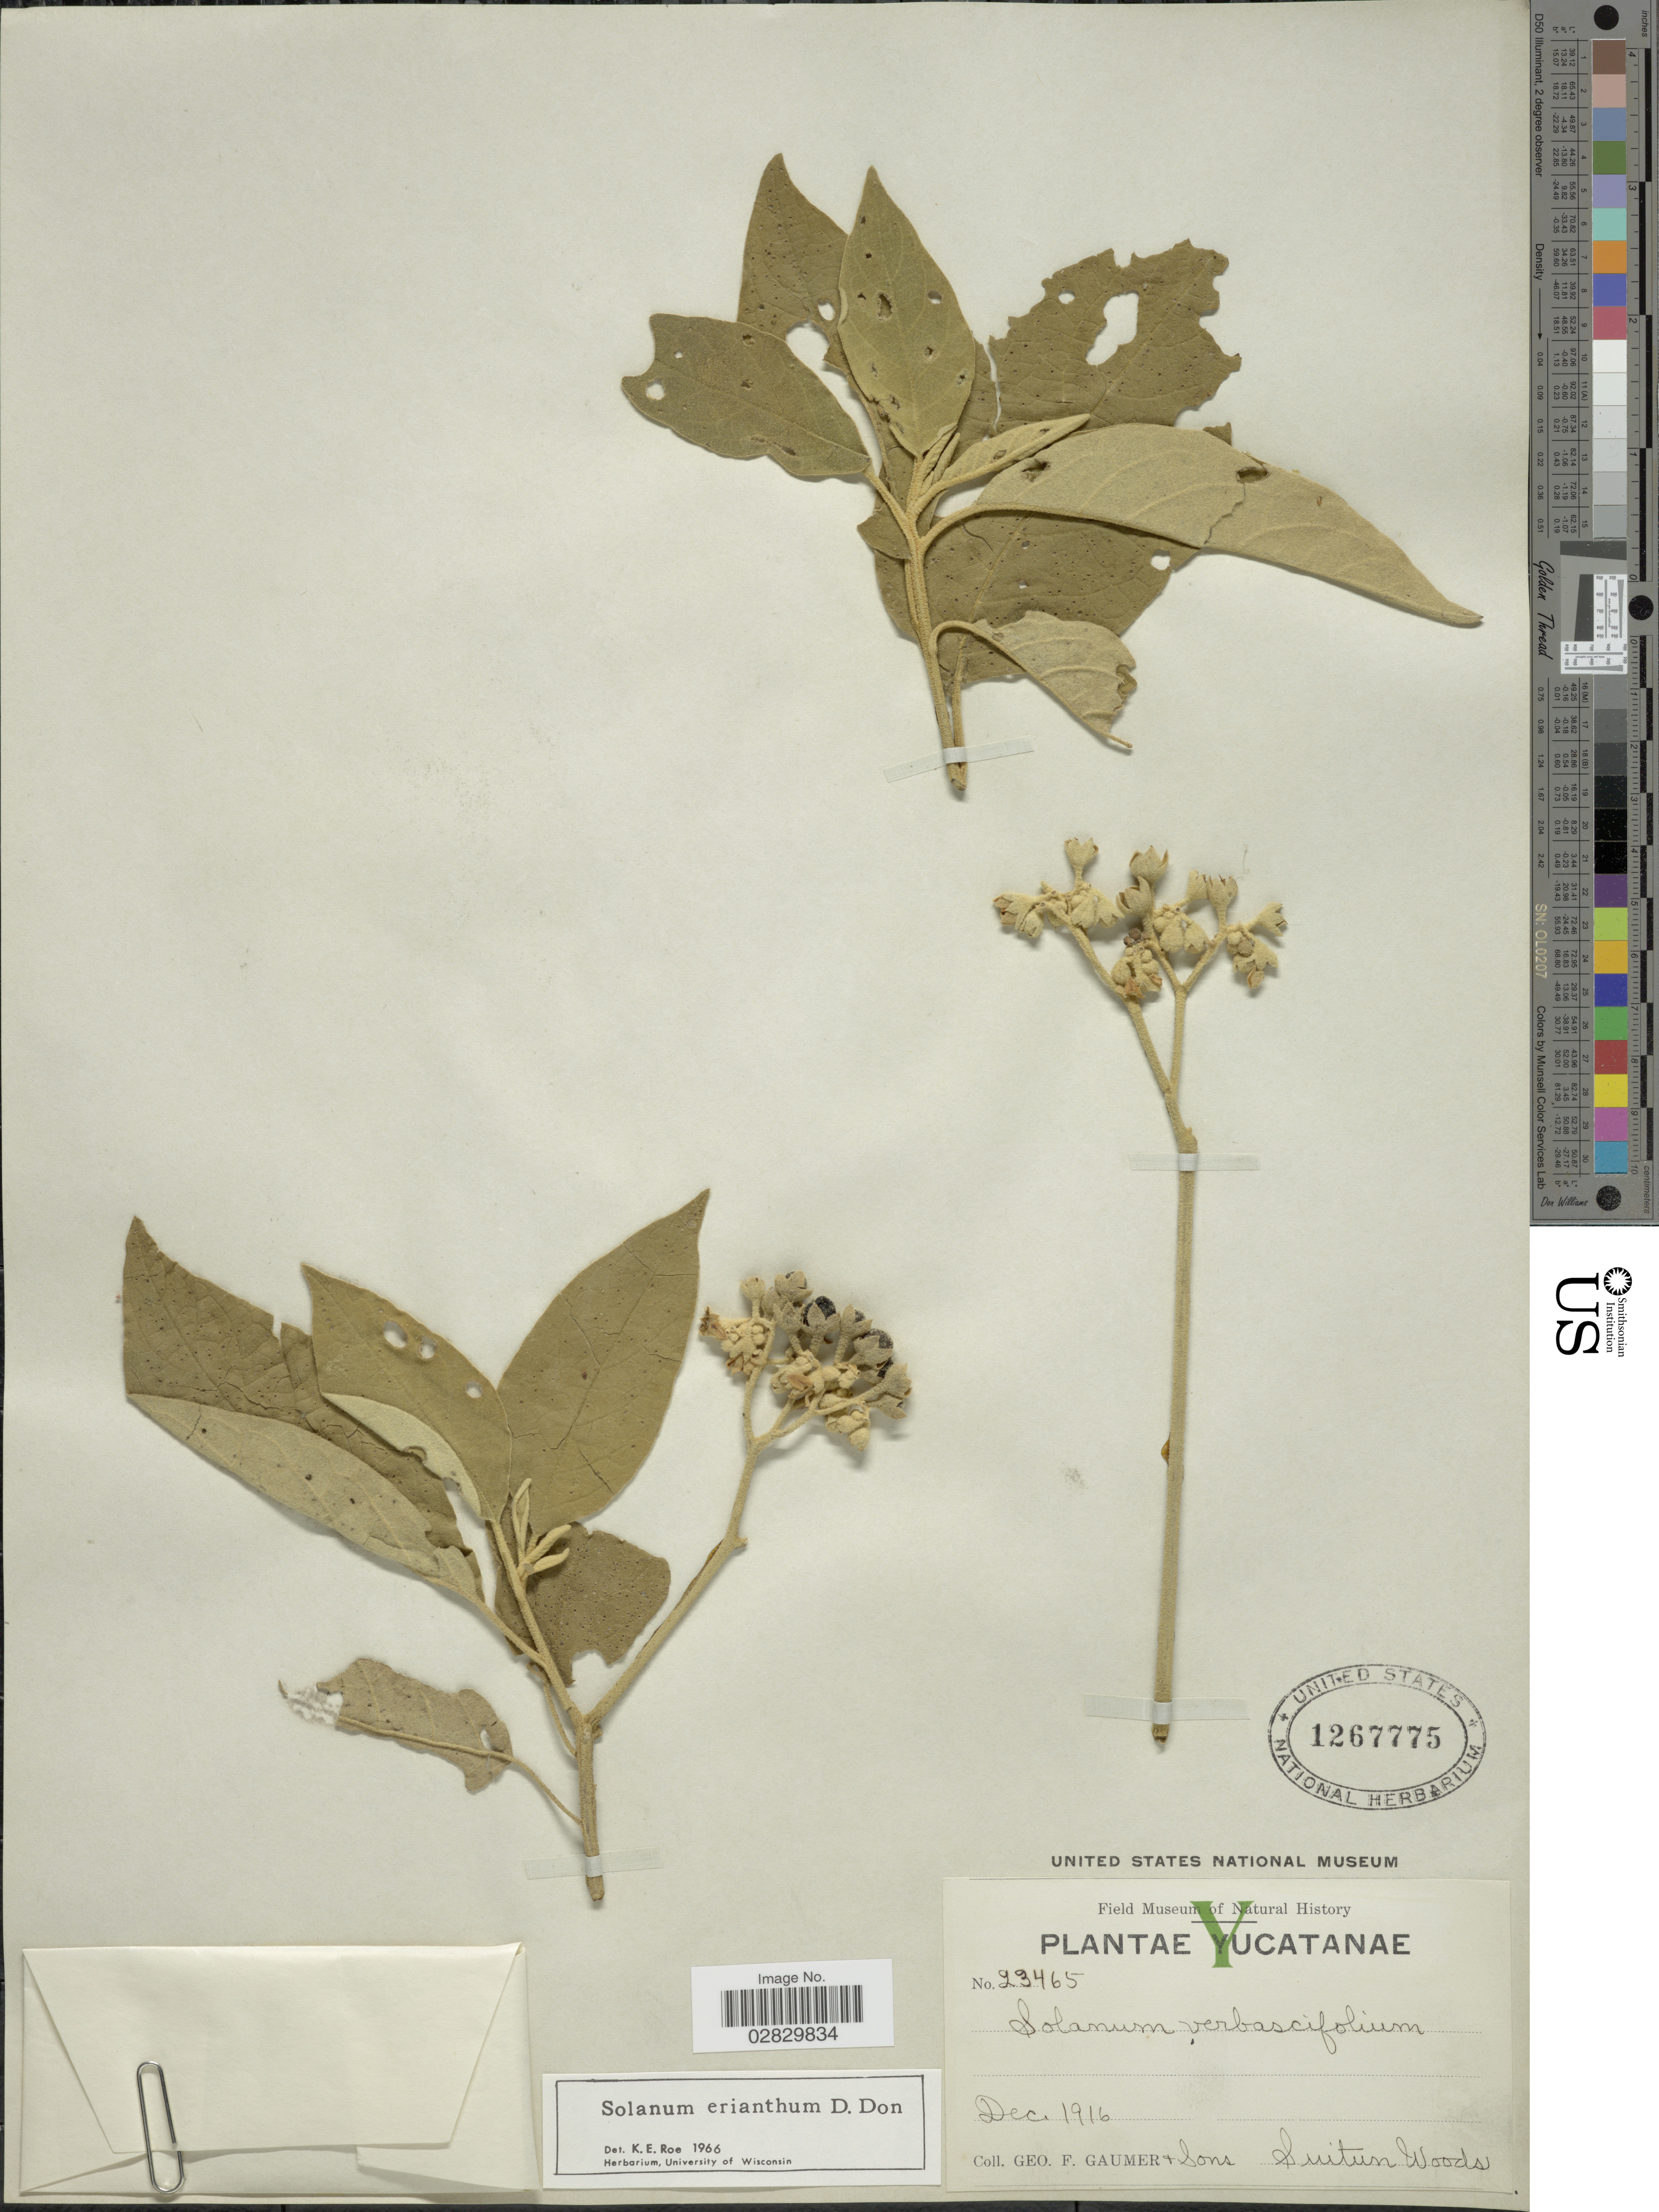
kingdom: Plantae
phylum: Tracheophyta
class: Magnoliopsida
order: Solanales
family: Solanaceae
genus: Solanum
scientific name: Solanum erianthum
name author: D. Don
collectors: G. F. Gaumer & et al.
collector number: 23465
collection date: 1916-12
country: Mexico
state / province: Yucatán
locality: Suitun Woods.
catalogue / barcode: US 1267775